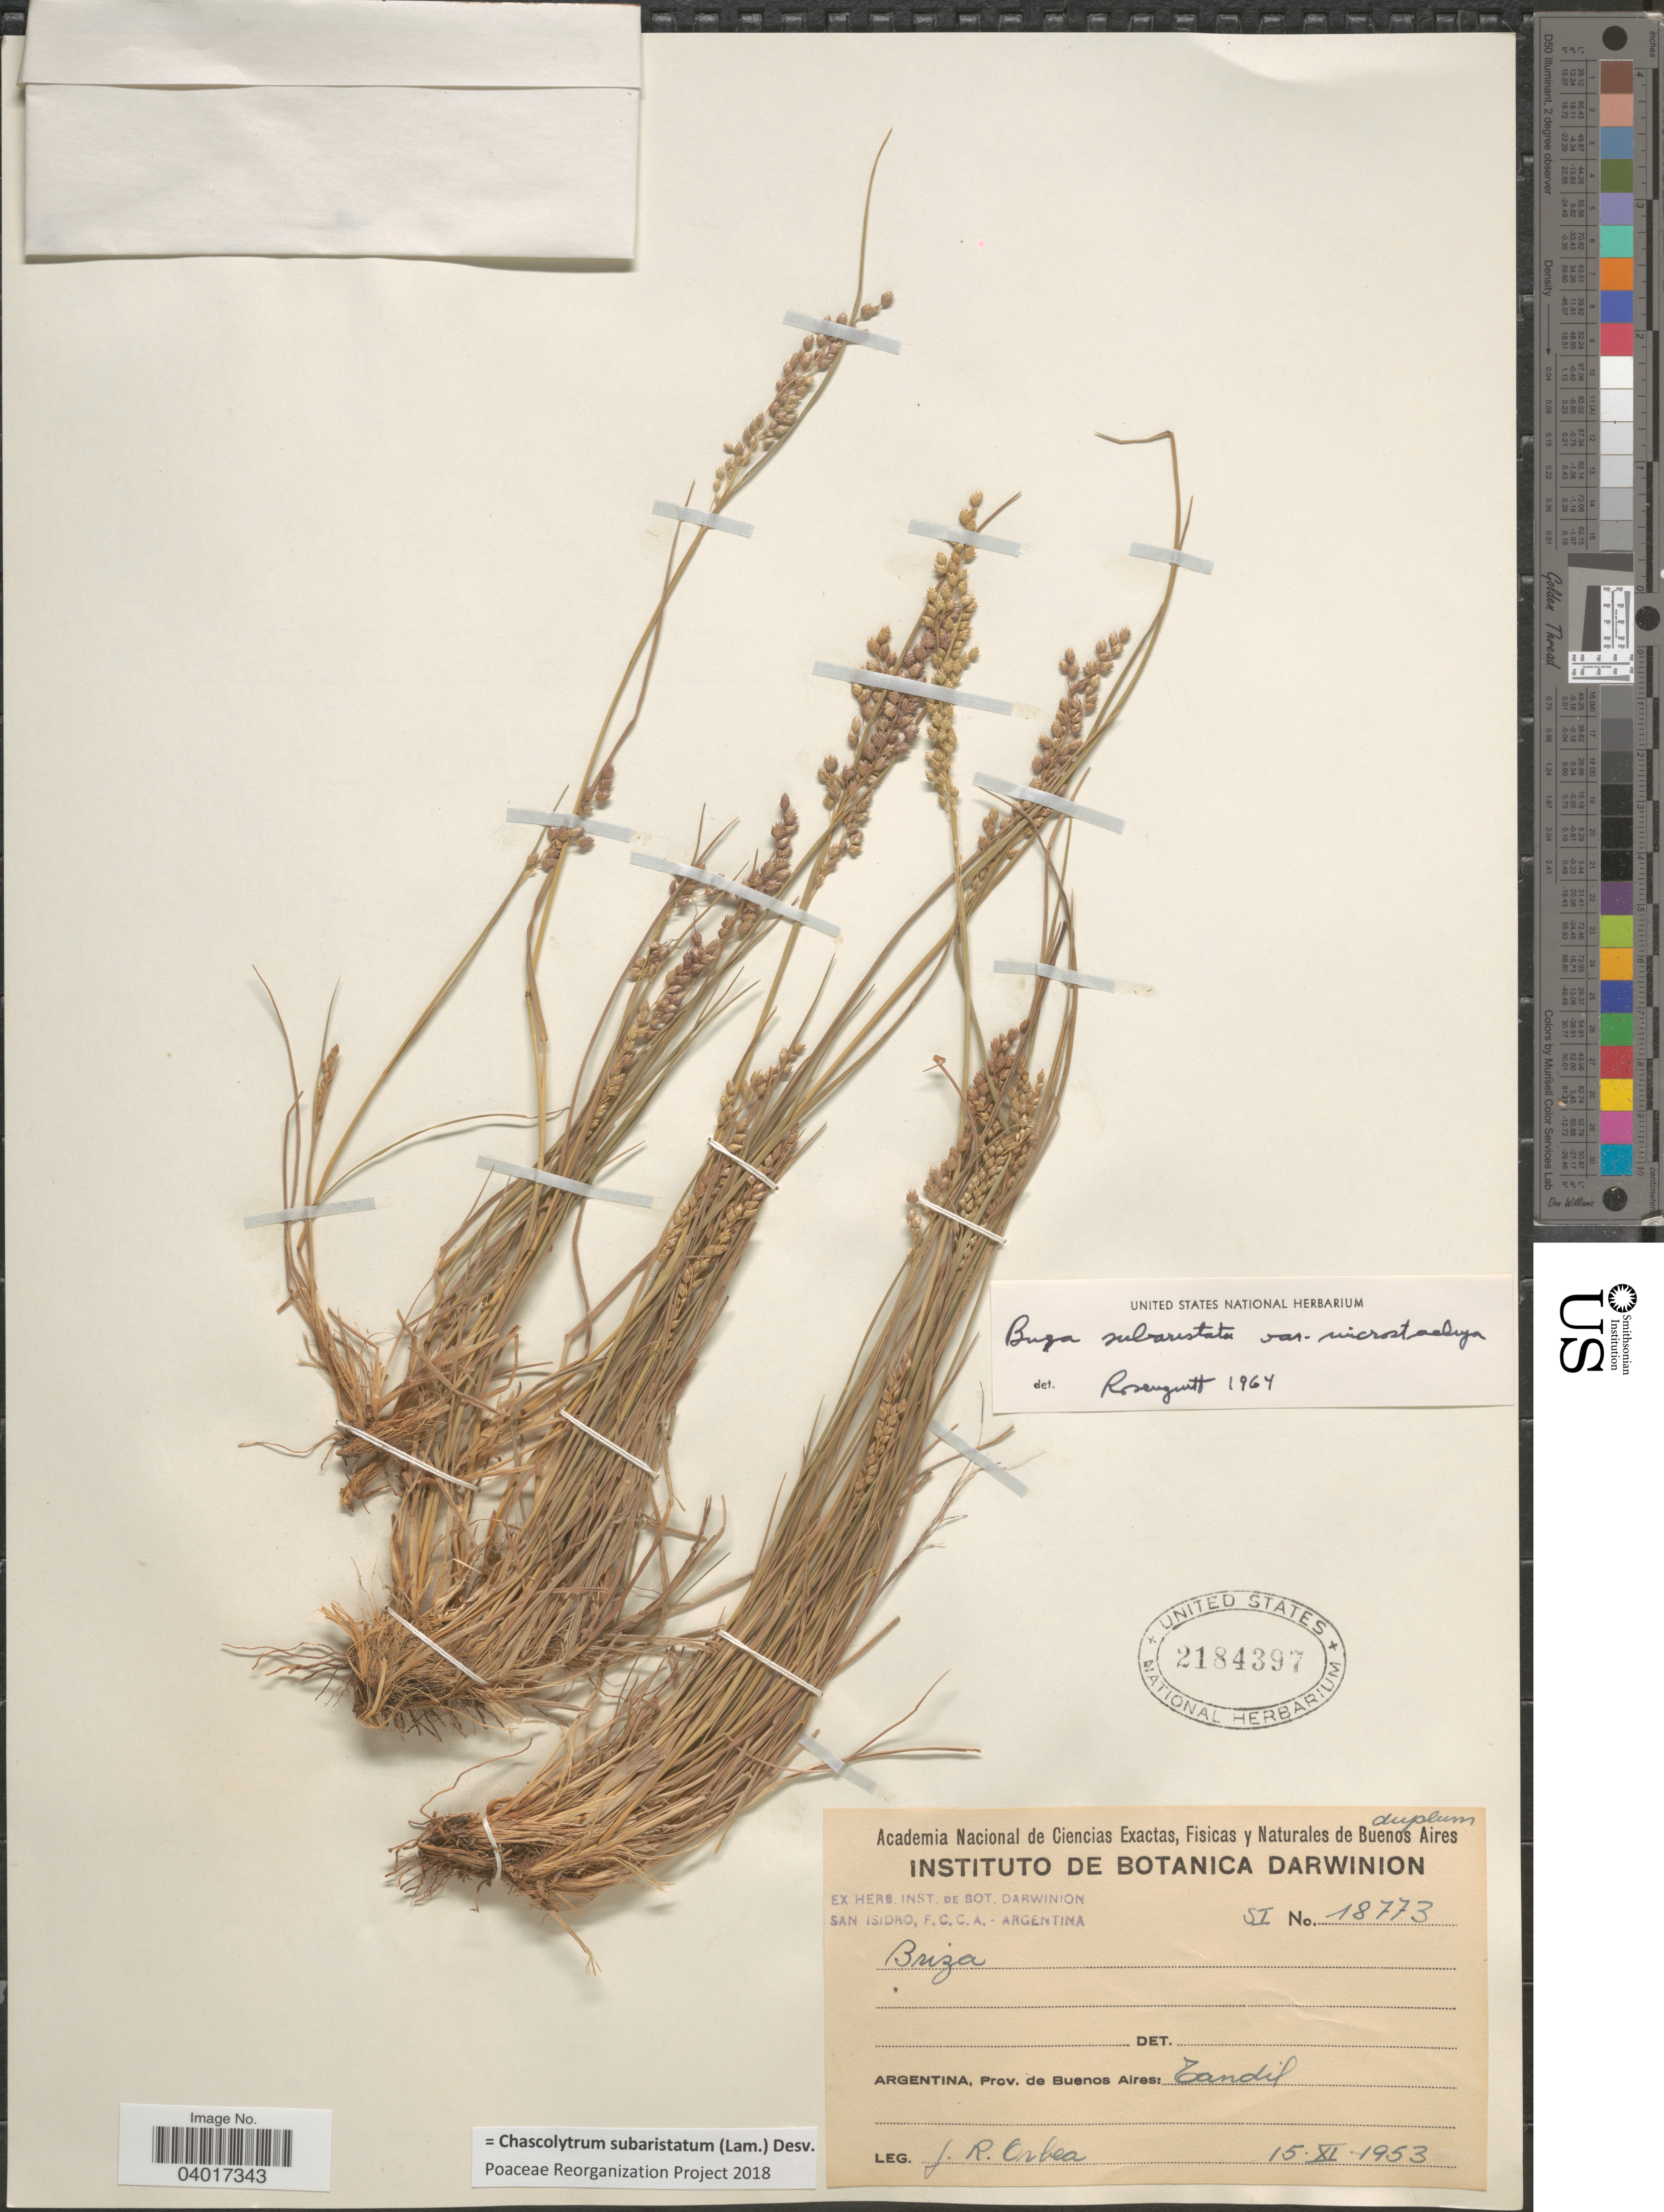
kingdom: Plantae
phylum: Tracheophyta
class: Liliopsida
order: Poales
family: Poaceae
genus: Chascolytrum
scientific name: Chascolytrum subaristatum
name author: (Lam.) Desv.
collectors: J. Orbea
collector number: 18773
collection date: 1953-11-15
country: Argentina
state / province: Buenos Aires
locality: Tandil.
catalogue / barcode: US 2184397